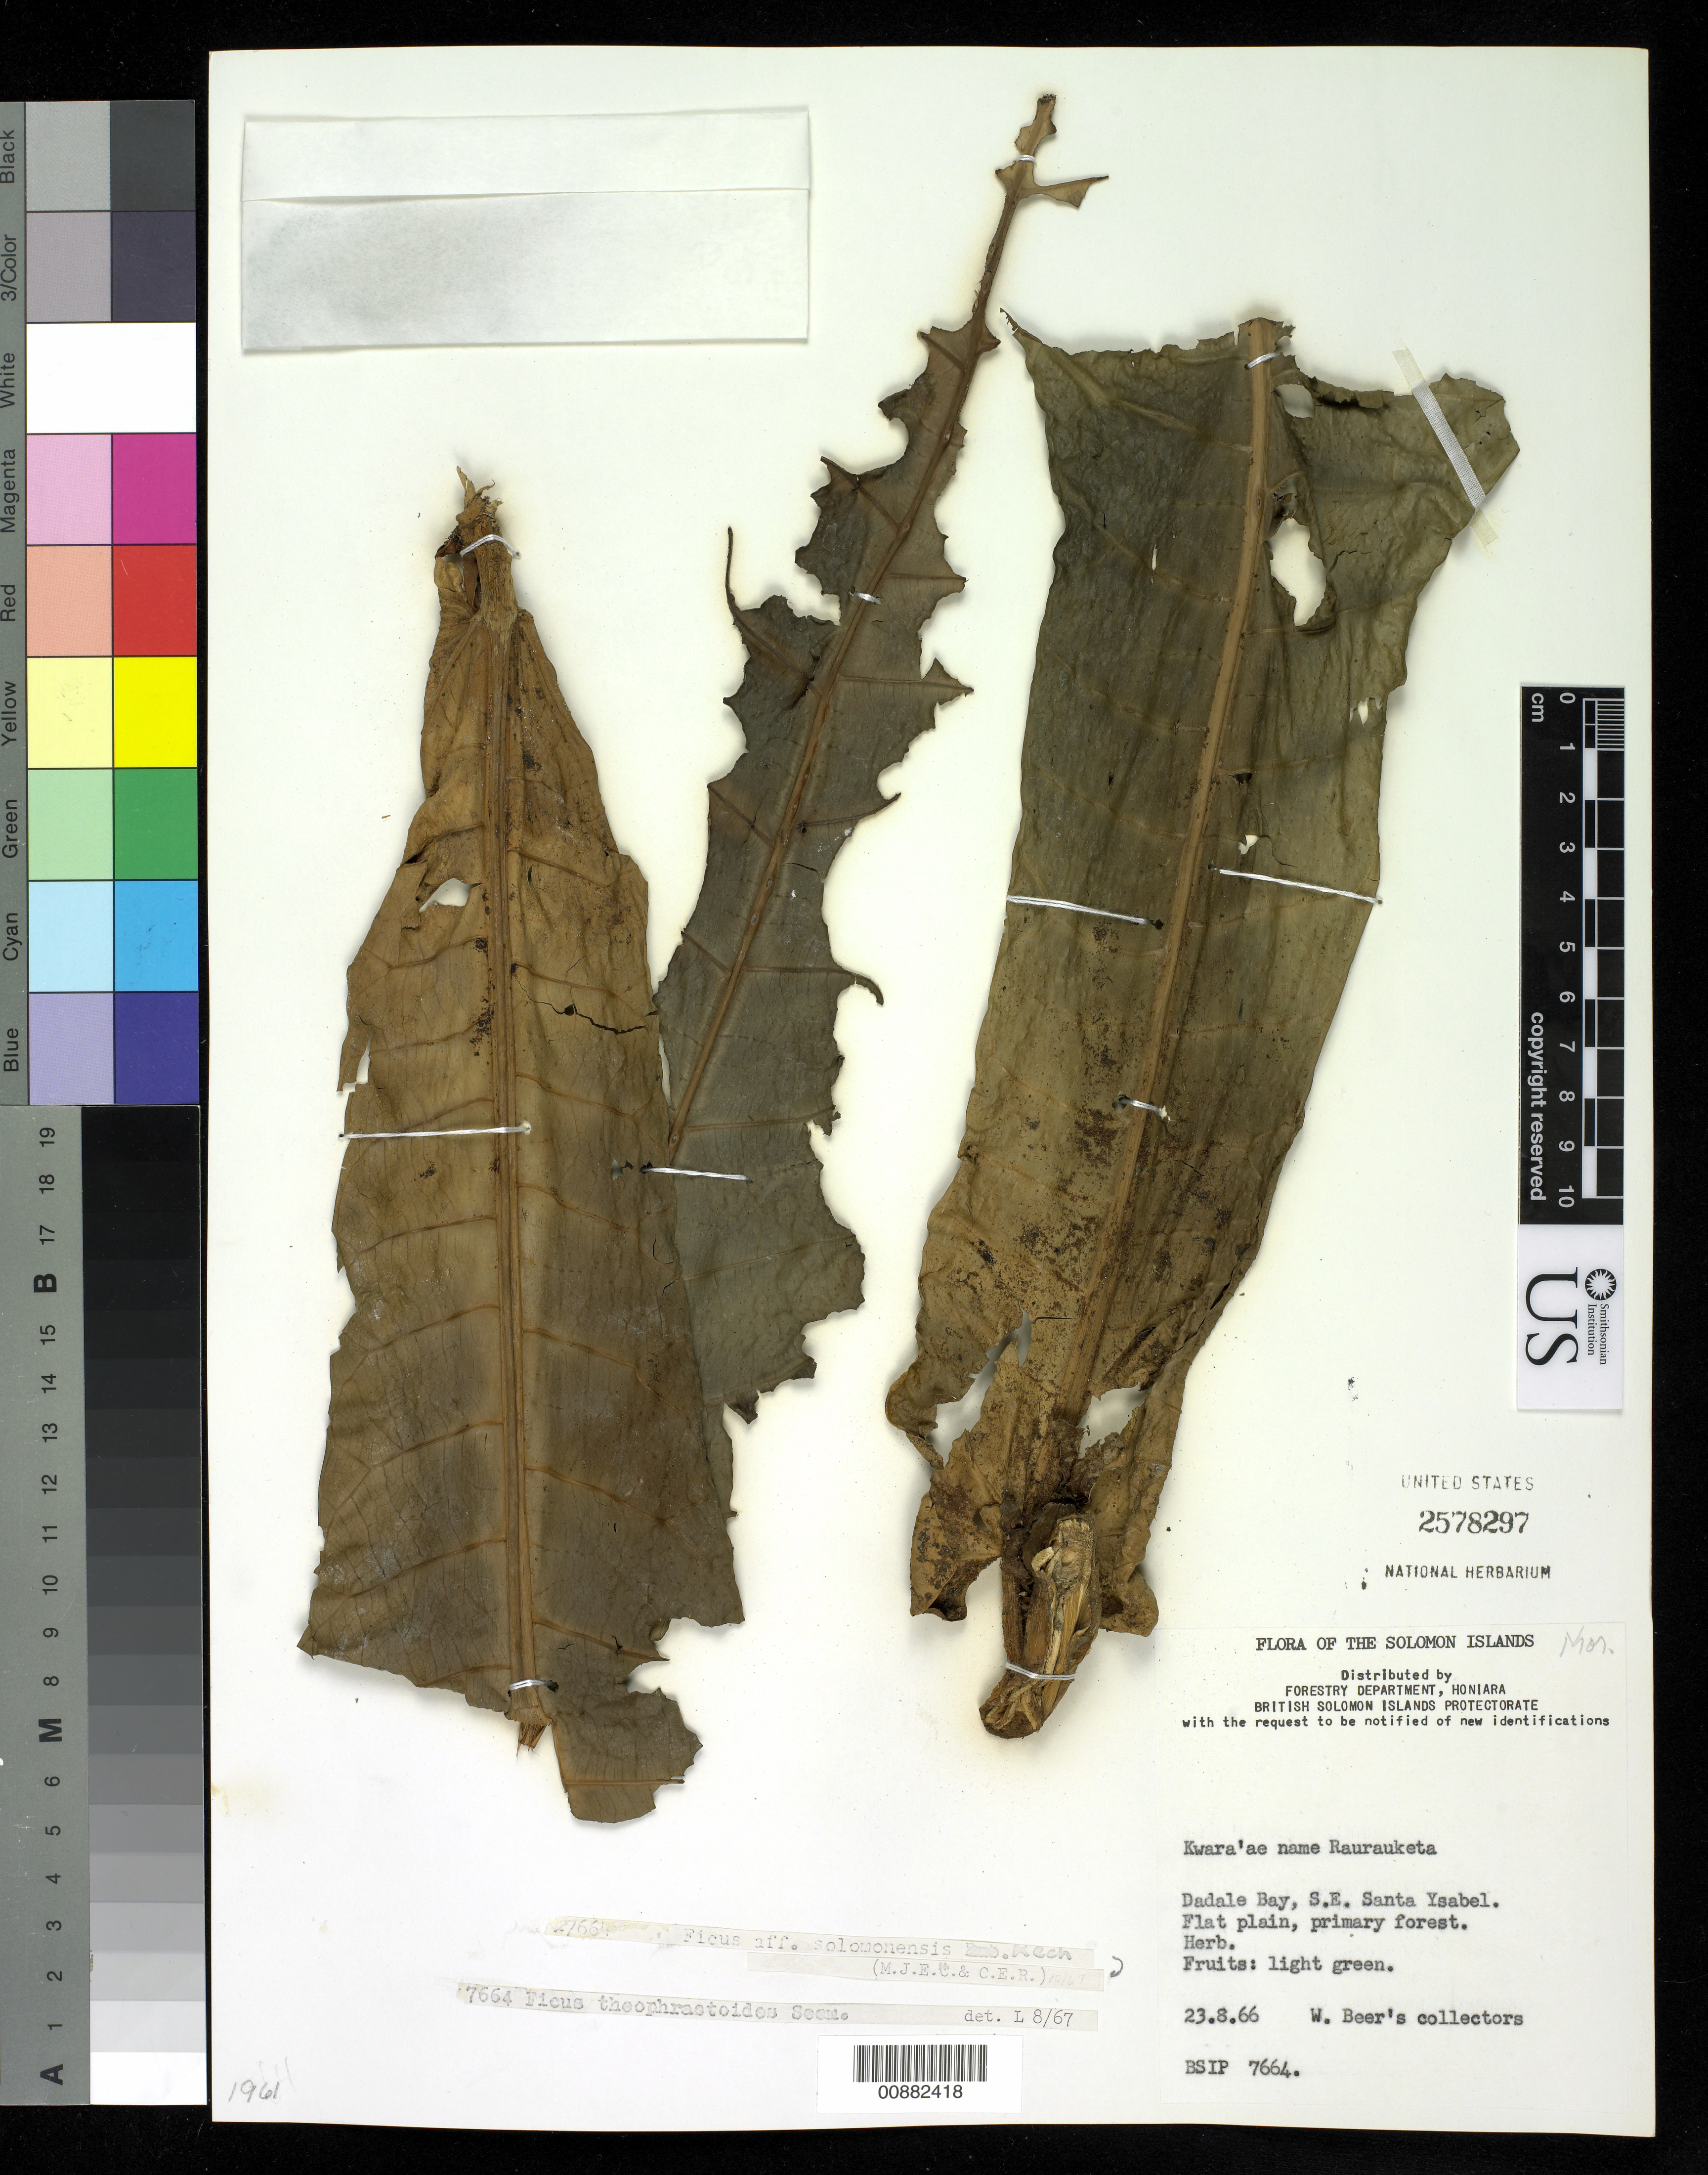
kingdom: Plantae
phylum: Tracheophyta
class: Magnoliopsida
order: Rosales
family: Moraceae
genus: Ficus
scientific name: Ficus theophrastoides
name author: Seem.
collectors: W. Beer's Collectors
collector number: BSIP 7664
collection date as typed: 23 Aug 1966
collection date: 1966-08-23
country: Solomon Islands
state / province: Isabel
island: Santa Isabel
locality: Dadale Bay, SE Santa Isabel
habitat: Flat plain, primary forest.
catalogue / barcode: US 2578297